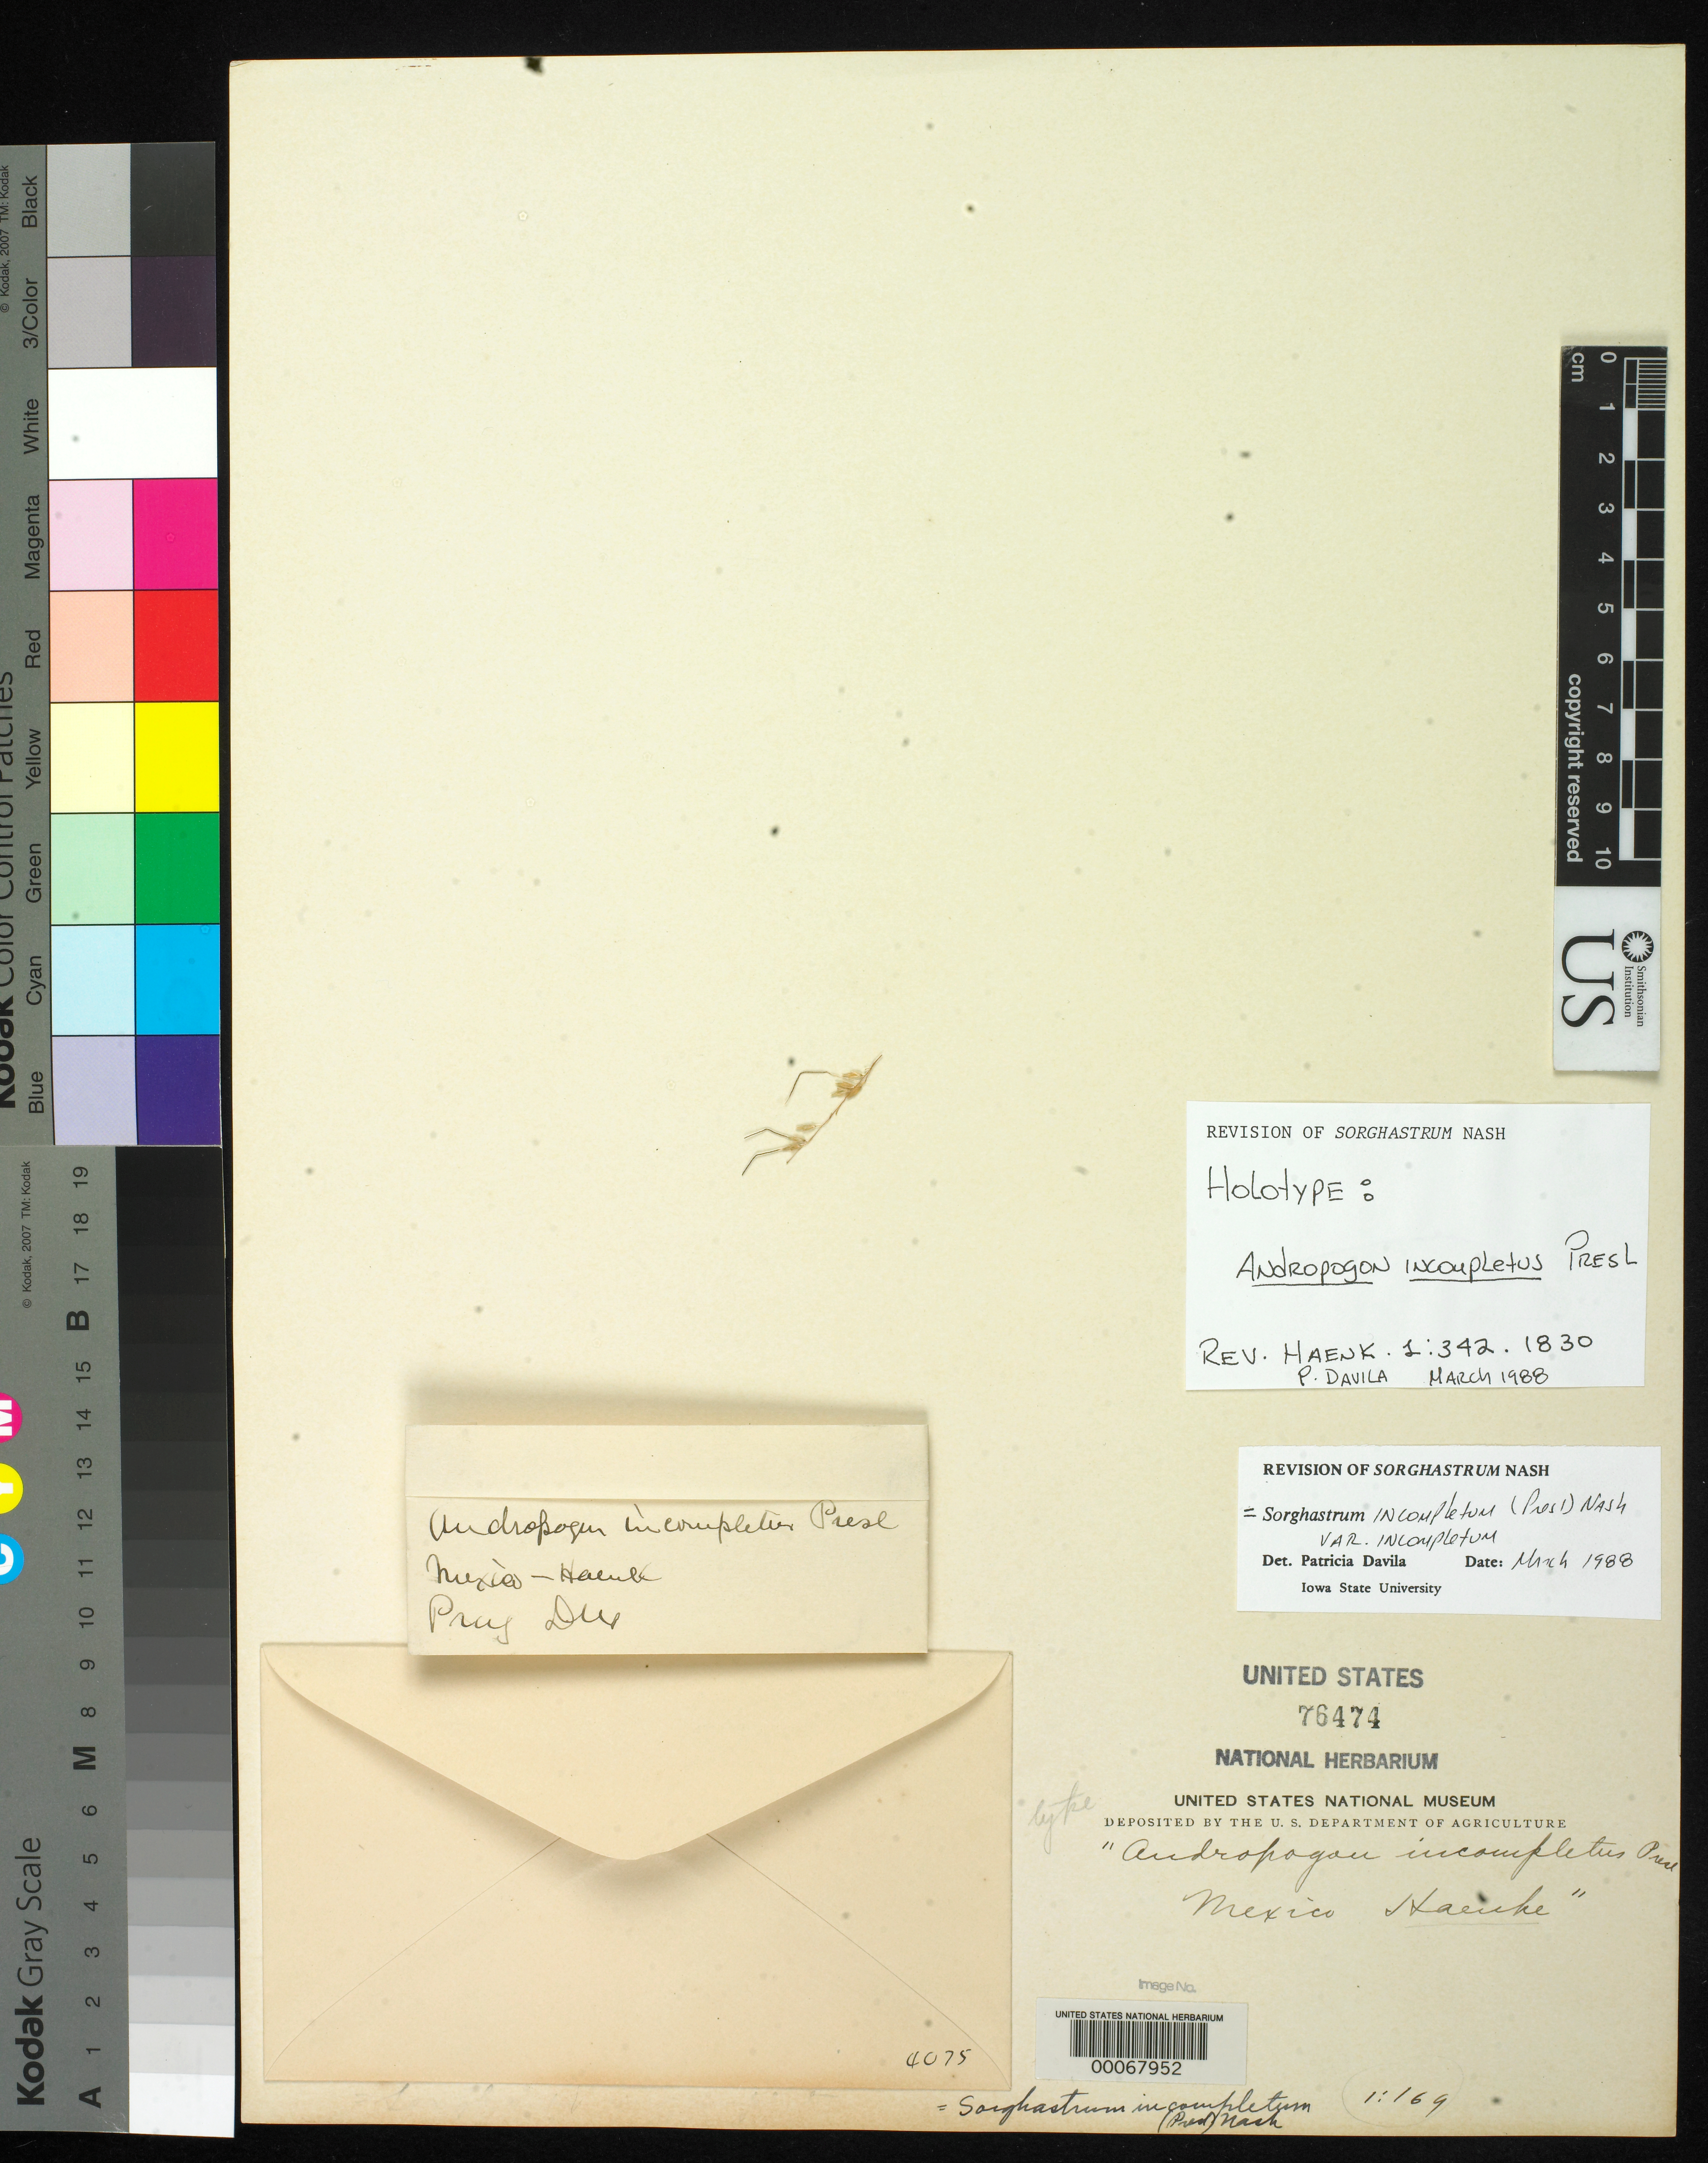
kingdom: Plantae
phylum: Tracheophyta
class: Liliopsida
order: Poales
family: Poaceae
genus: Andropogon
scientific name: Andropogon incompletus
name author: C. Presl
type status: Type Fragment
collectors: T. P. X. Haenke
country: Mexico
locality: E of Monserrat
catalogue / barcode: US 76474